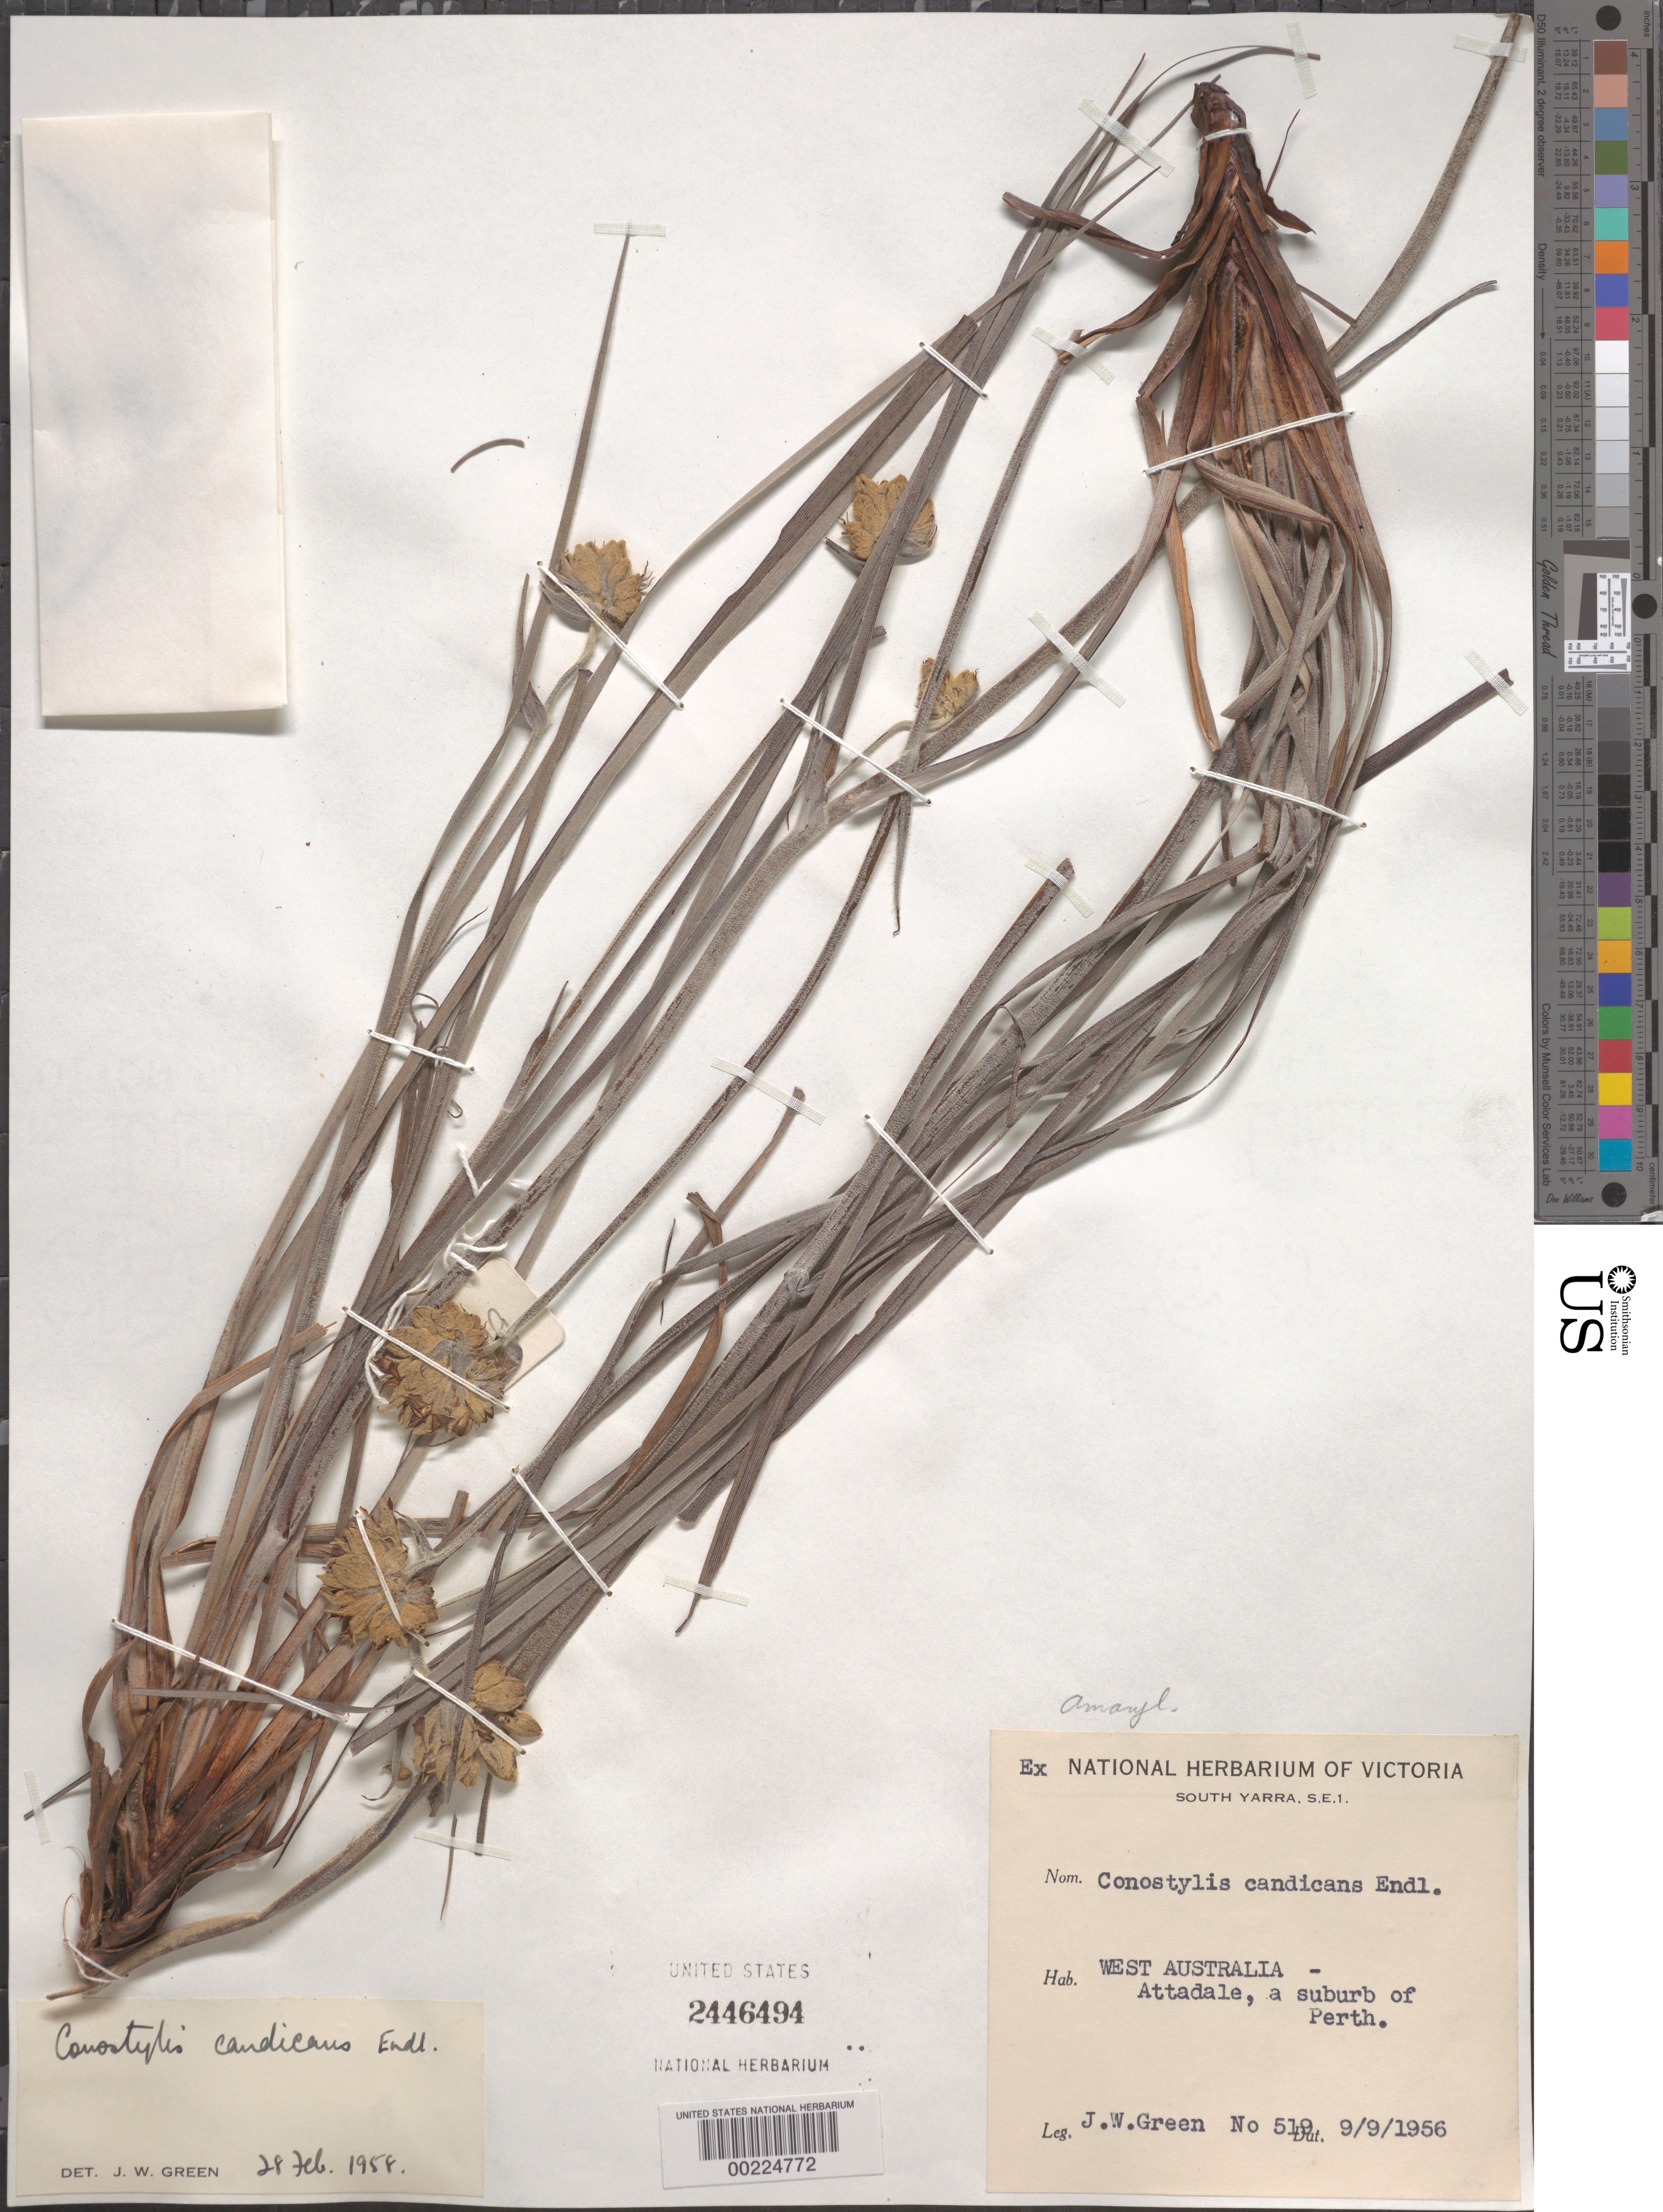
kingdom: Plantae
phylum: Tracheophyta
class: Liliopsida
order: Commelinales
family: Haemodoraceae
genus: Conostylis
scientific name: Conostylis candicans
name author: Endl.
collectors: J. Green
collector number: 519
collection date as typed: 09 Sep 1956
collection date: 1956-09-09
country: Australia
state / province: Western Australia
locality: Attadale, a suburb of perth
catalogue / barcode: US 2446494